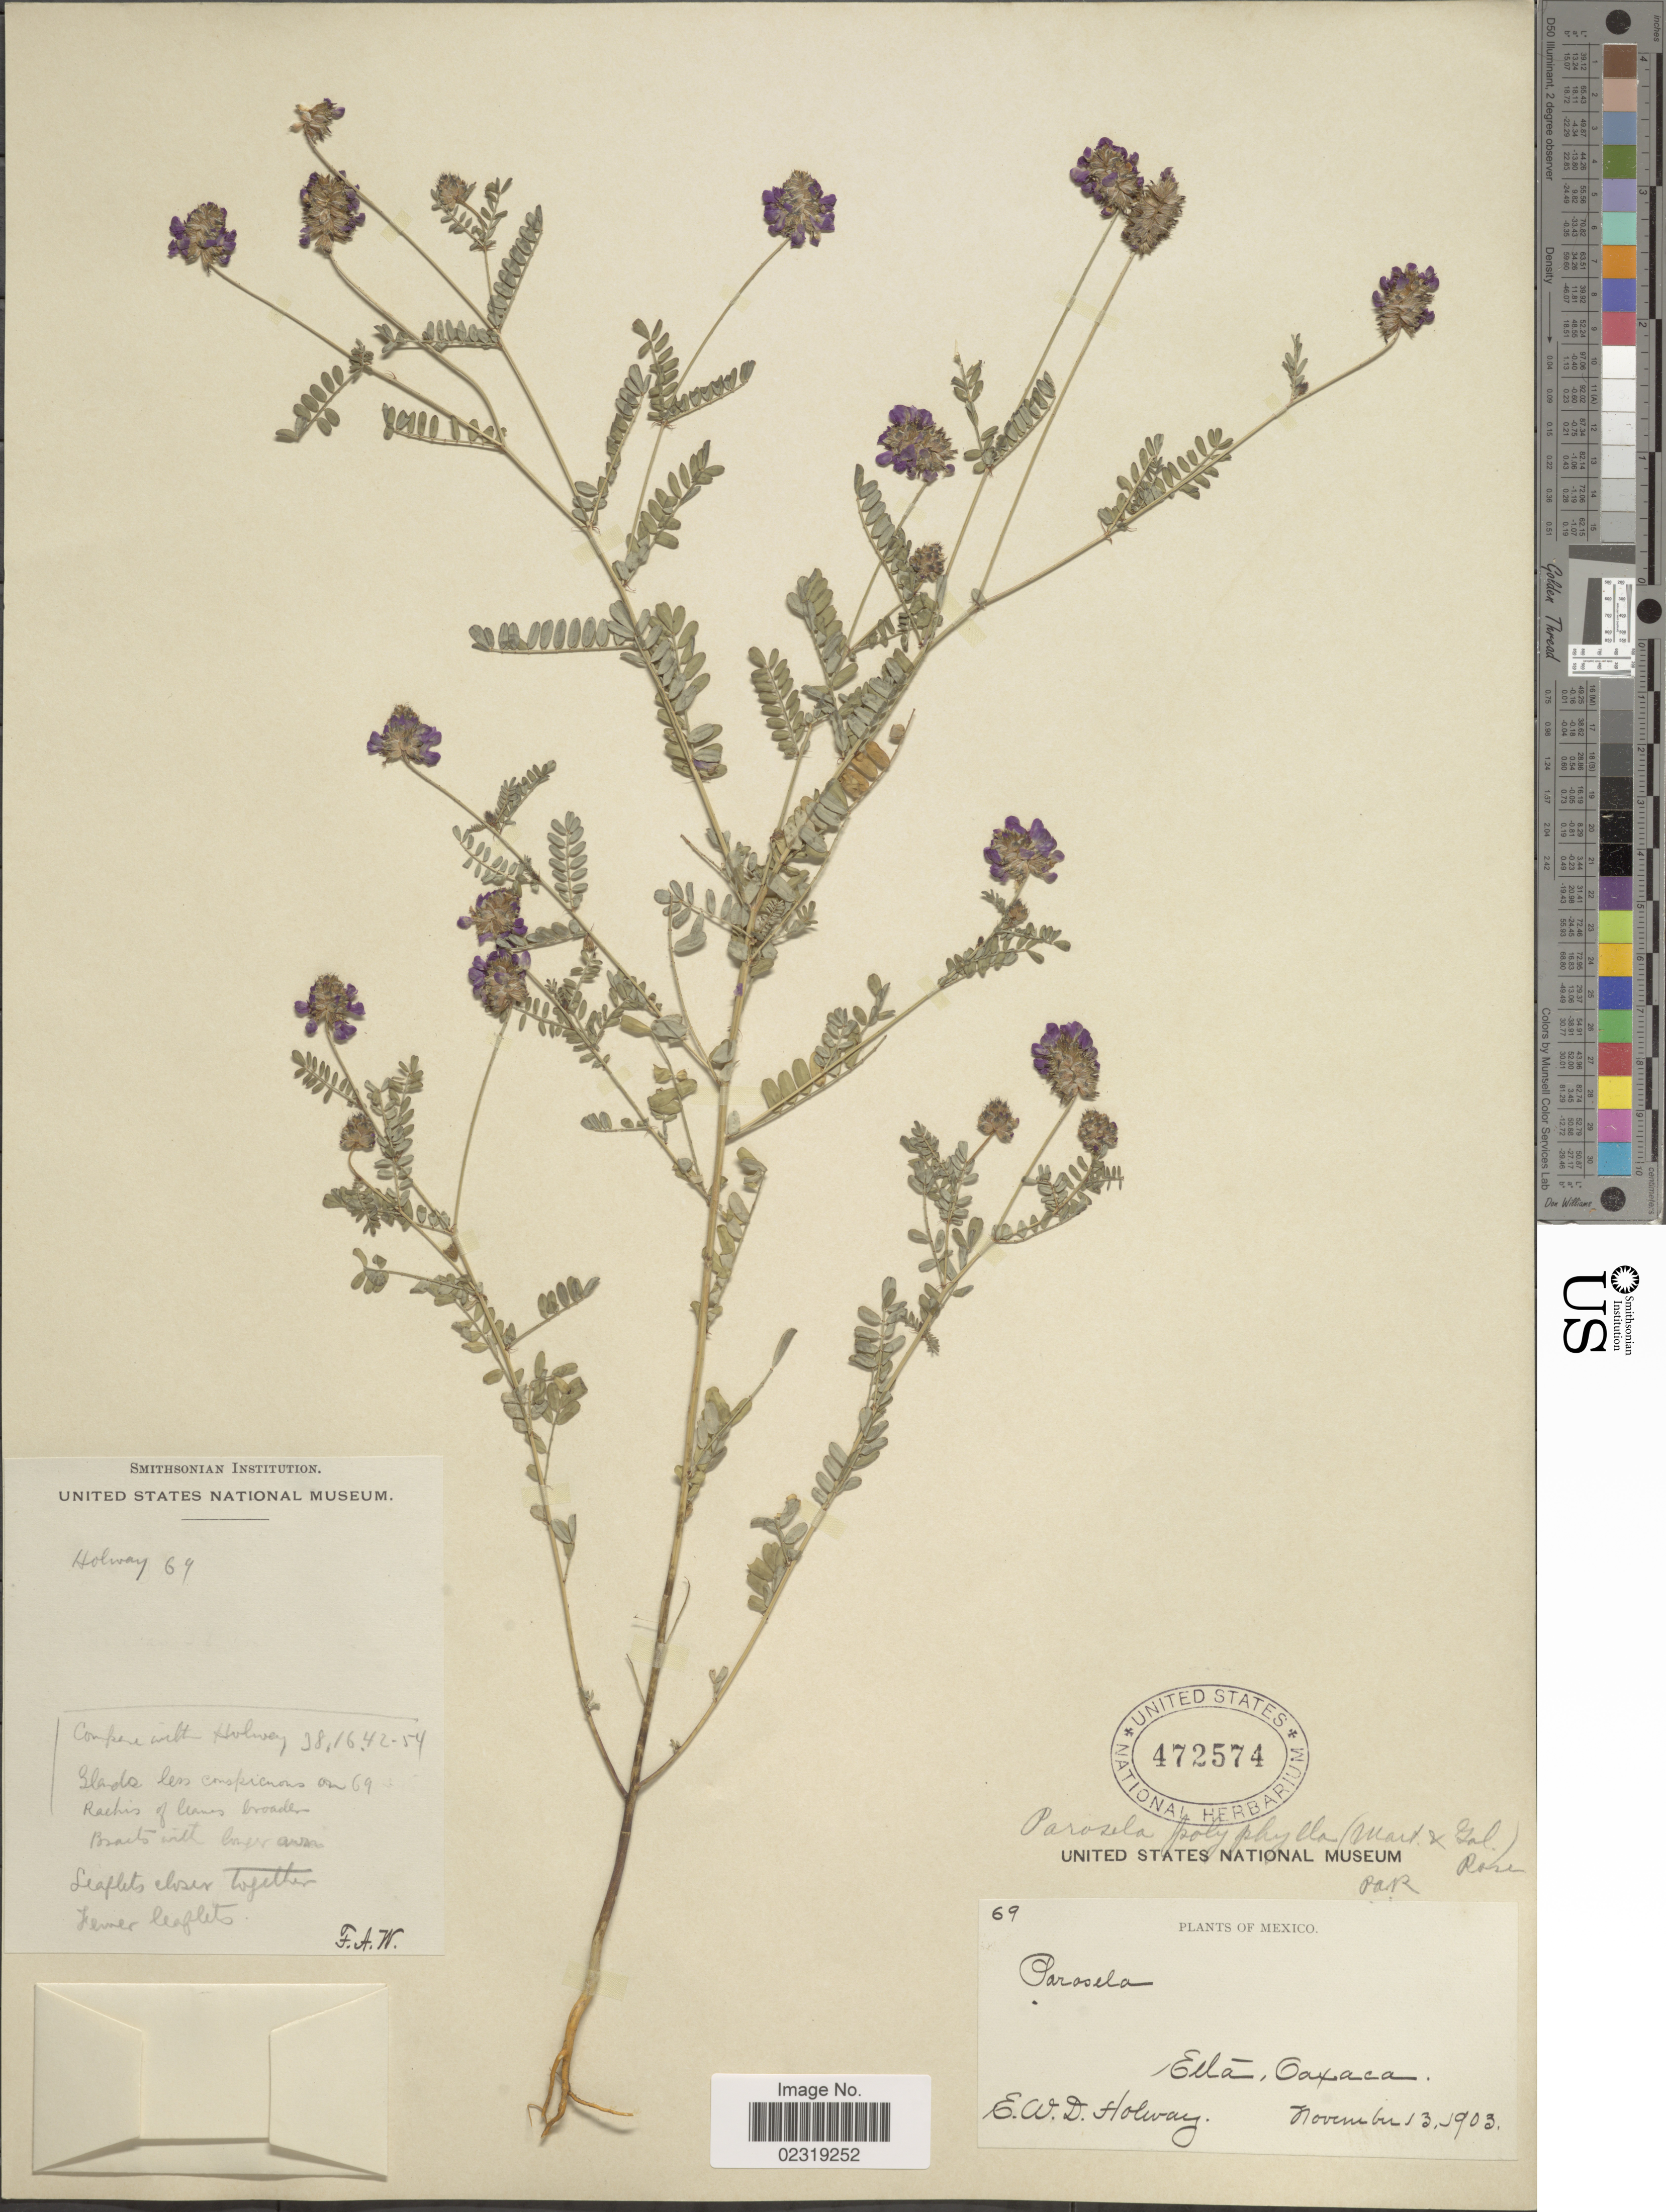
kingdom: Plantae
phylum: Tracheophyta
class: Magnoliopsida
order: Fabales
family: Fabaceae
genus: Dalea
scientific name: Dalea foliolosa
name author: (Aiton) Barneby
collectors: E. W. D. Holway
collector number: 69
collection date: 1903-11-13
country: Mexico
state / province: Oaxaca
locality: Elta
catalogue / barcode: US 472574